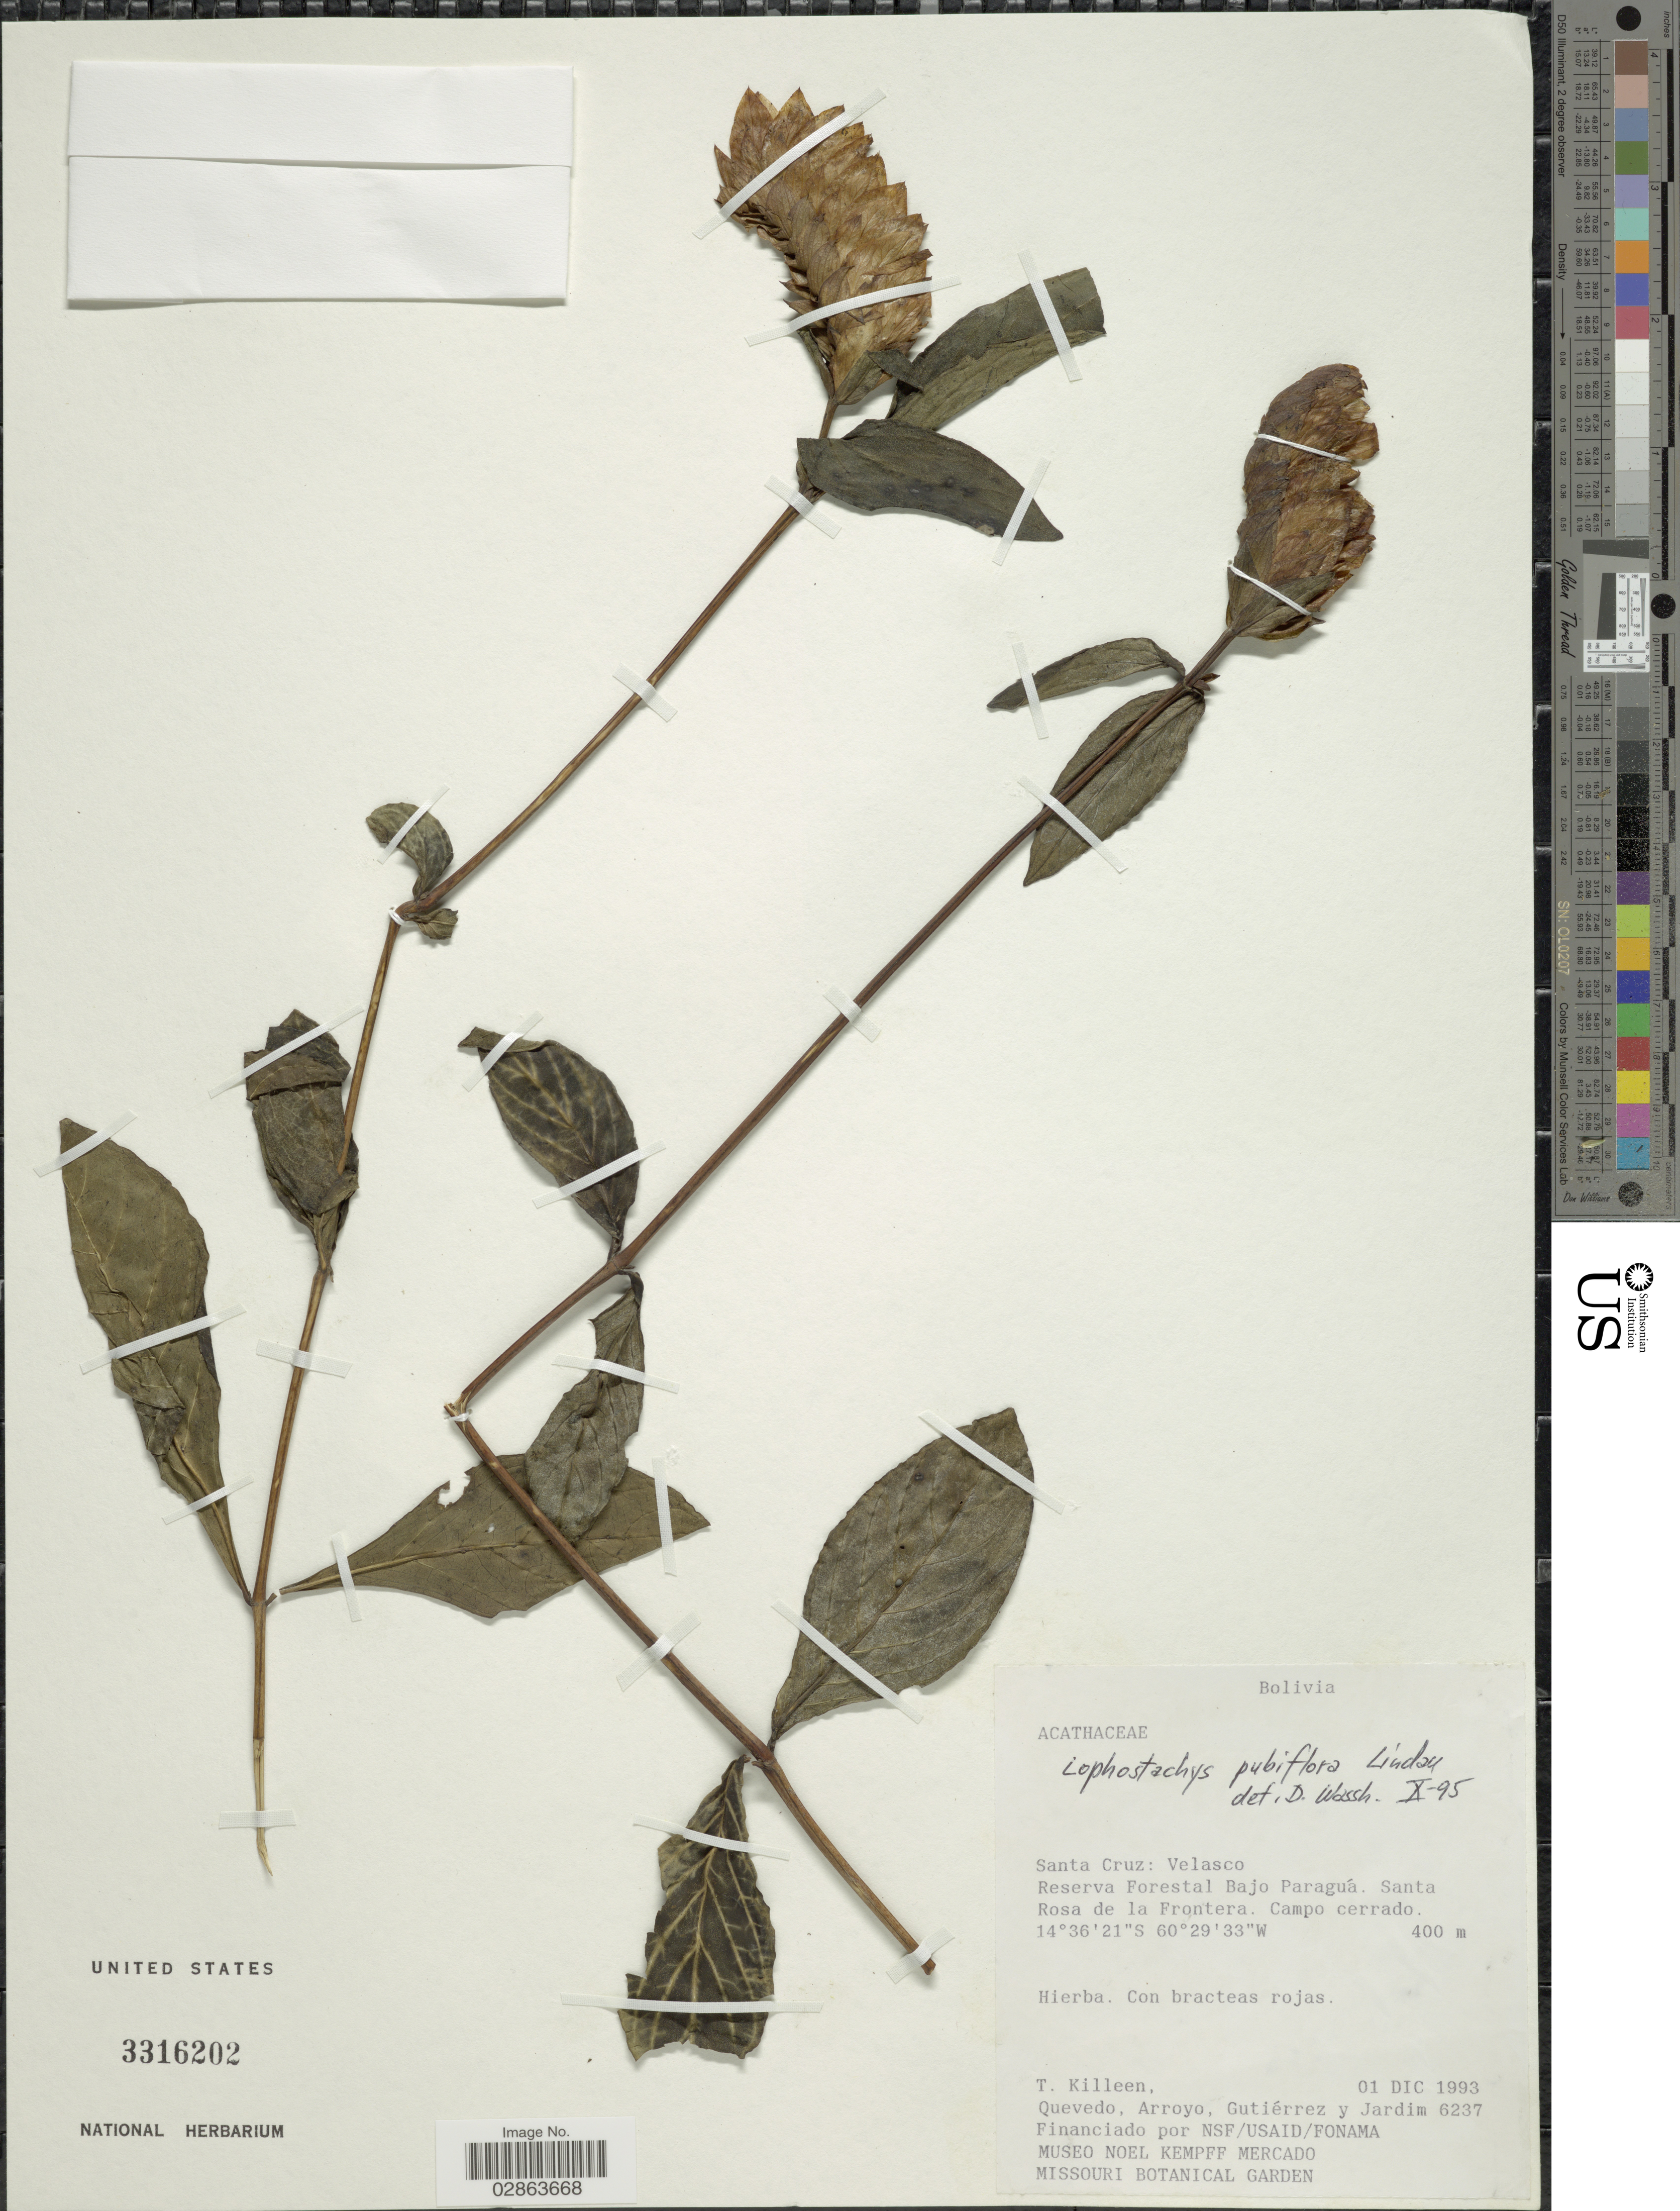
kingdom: Plantae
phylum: Tracheophyta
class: Magnoliopsida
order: Lamiales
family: Acanthaceae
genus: Lepidagathis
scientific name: Lepidagathis sessilifolia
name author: (Pohl) Kameyama ex Wassh. & J.R.I. Wood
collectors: T. J. Killeen, -- Quevedo, Arroyo, --, Gutiérrez, -- & Jardim, --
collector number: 6237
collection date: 1993-12-01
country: Bolivia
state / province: Santa Cruz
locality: Velasco. Reserva Forestal Bajo Paraguá. Santa Rosa de la Frontera.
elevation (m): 400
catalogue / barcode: US 3316202